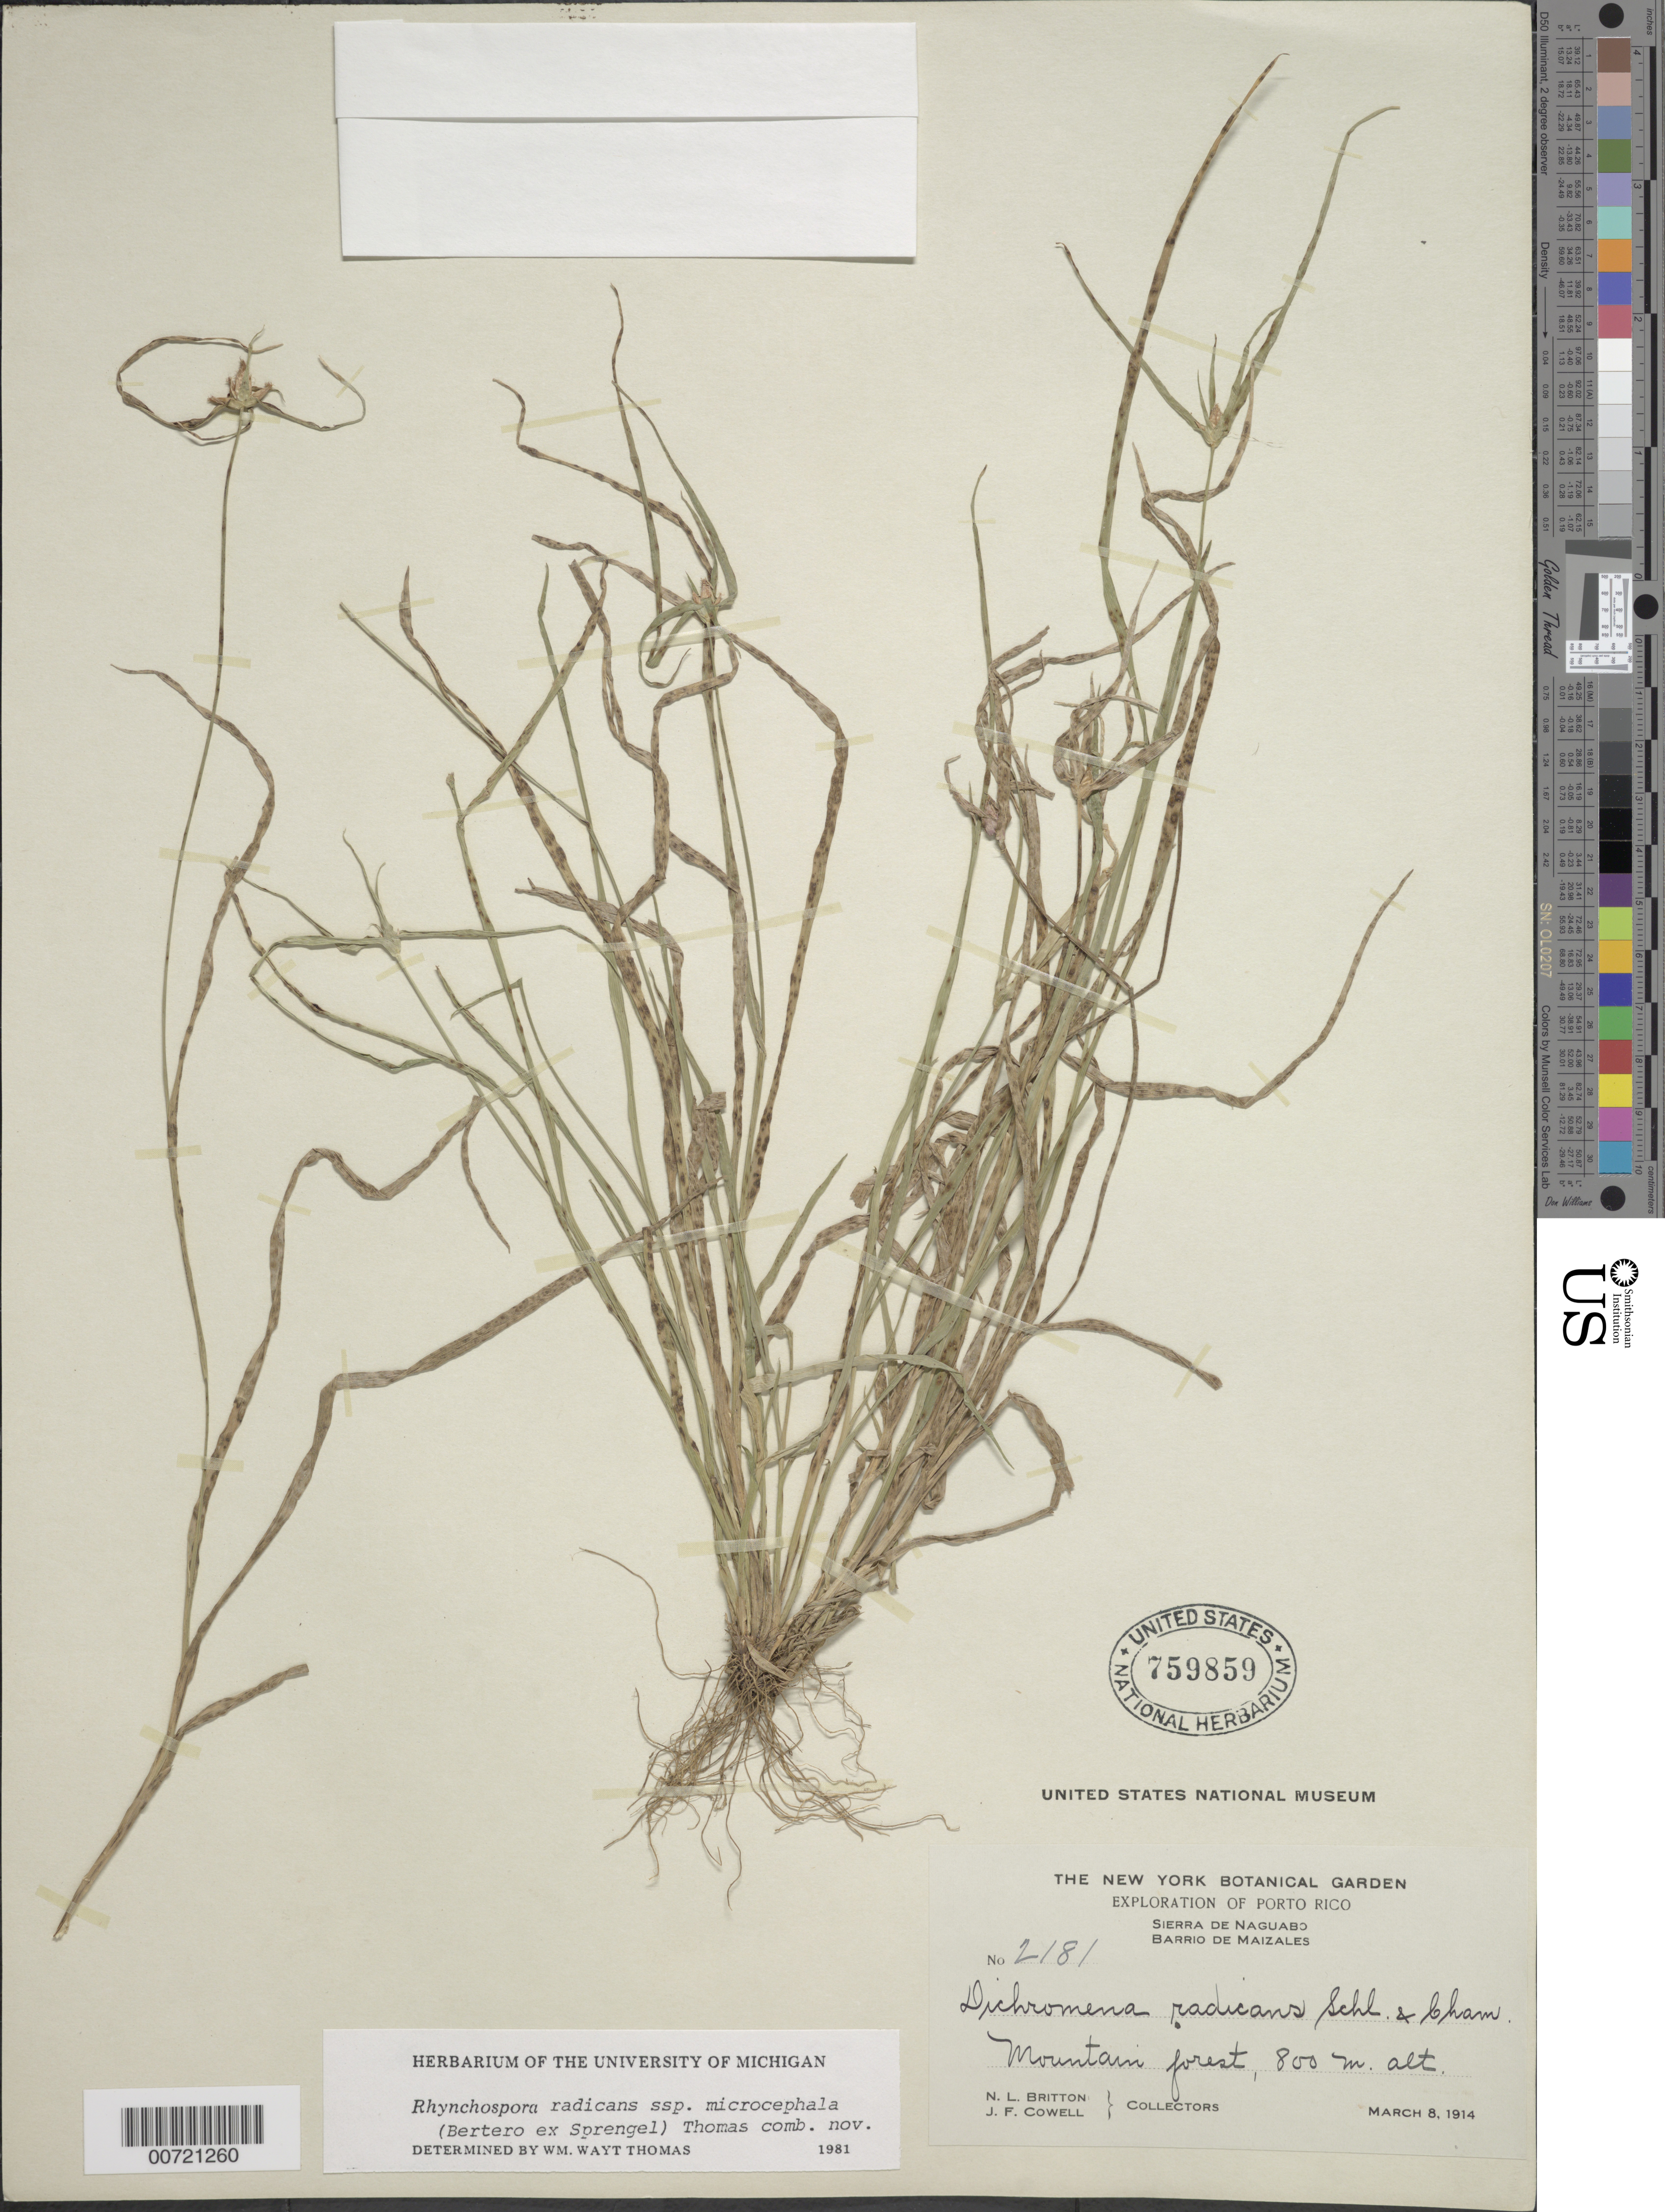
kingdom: Plantae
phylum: Tracheophyta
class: Liliopsida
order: Poales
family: Cyperaceae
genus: Rhynchospora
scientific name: Rhynchospora radicans subsp. microcephala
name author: (Bertero ex Spreng.) W.W. Thomas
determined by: Thomas, W. W.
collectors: N. Britton & J. F. Cowell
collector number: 2181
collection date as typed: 08 Mar 1914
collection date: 1914-03-08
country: Puerto Rico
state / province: Naguabo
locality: Sierra de Naguabo, Barrio de Maizales.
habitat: Mountain forest.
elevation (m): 800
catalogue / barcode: US 759859